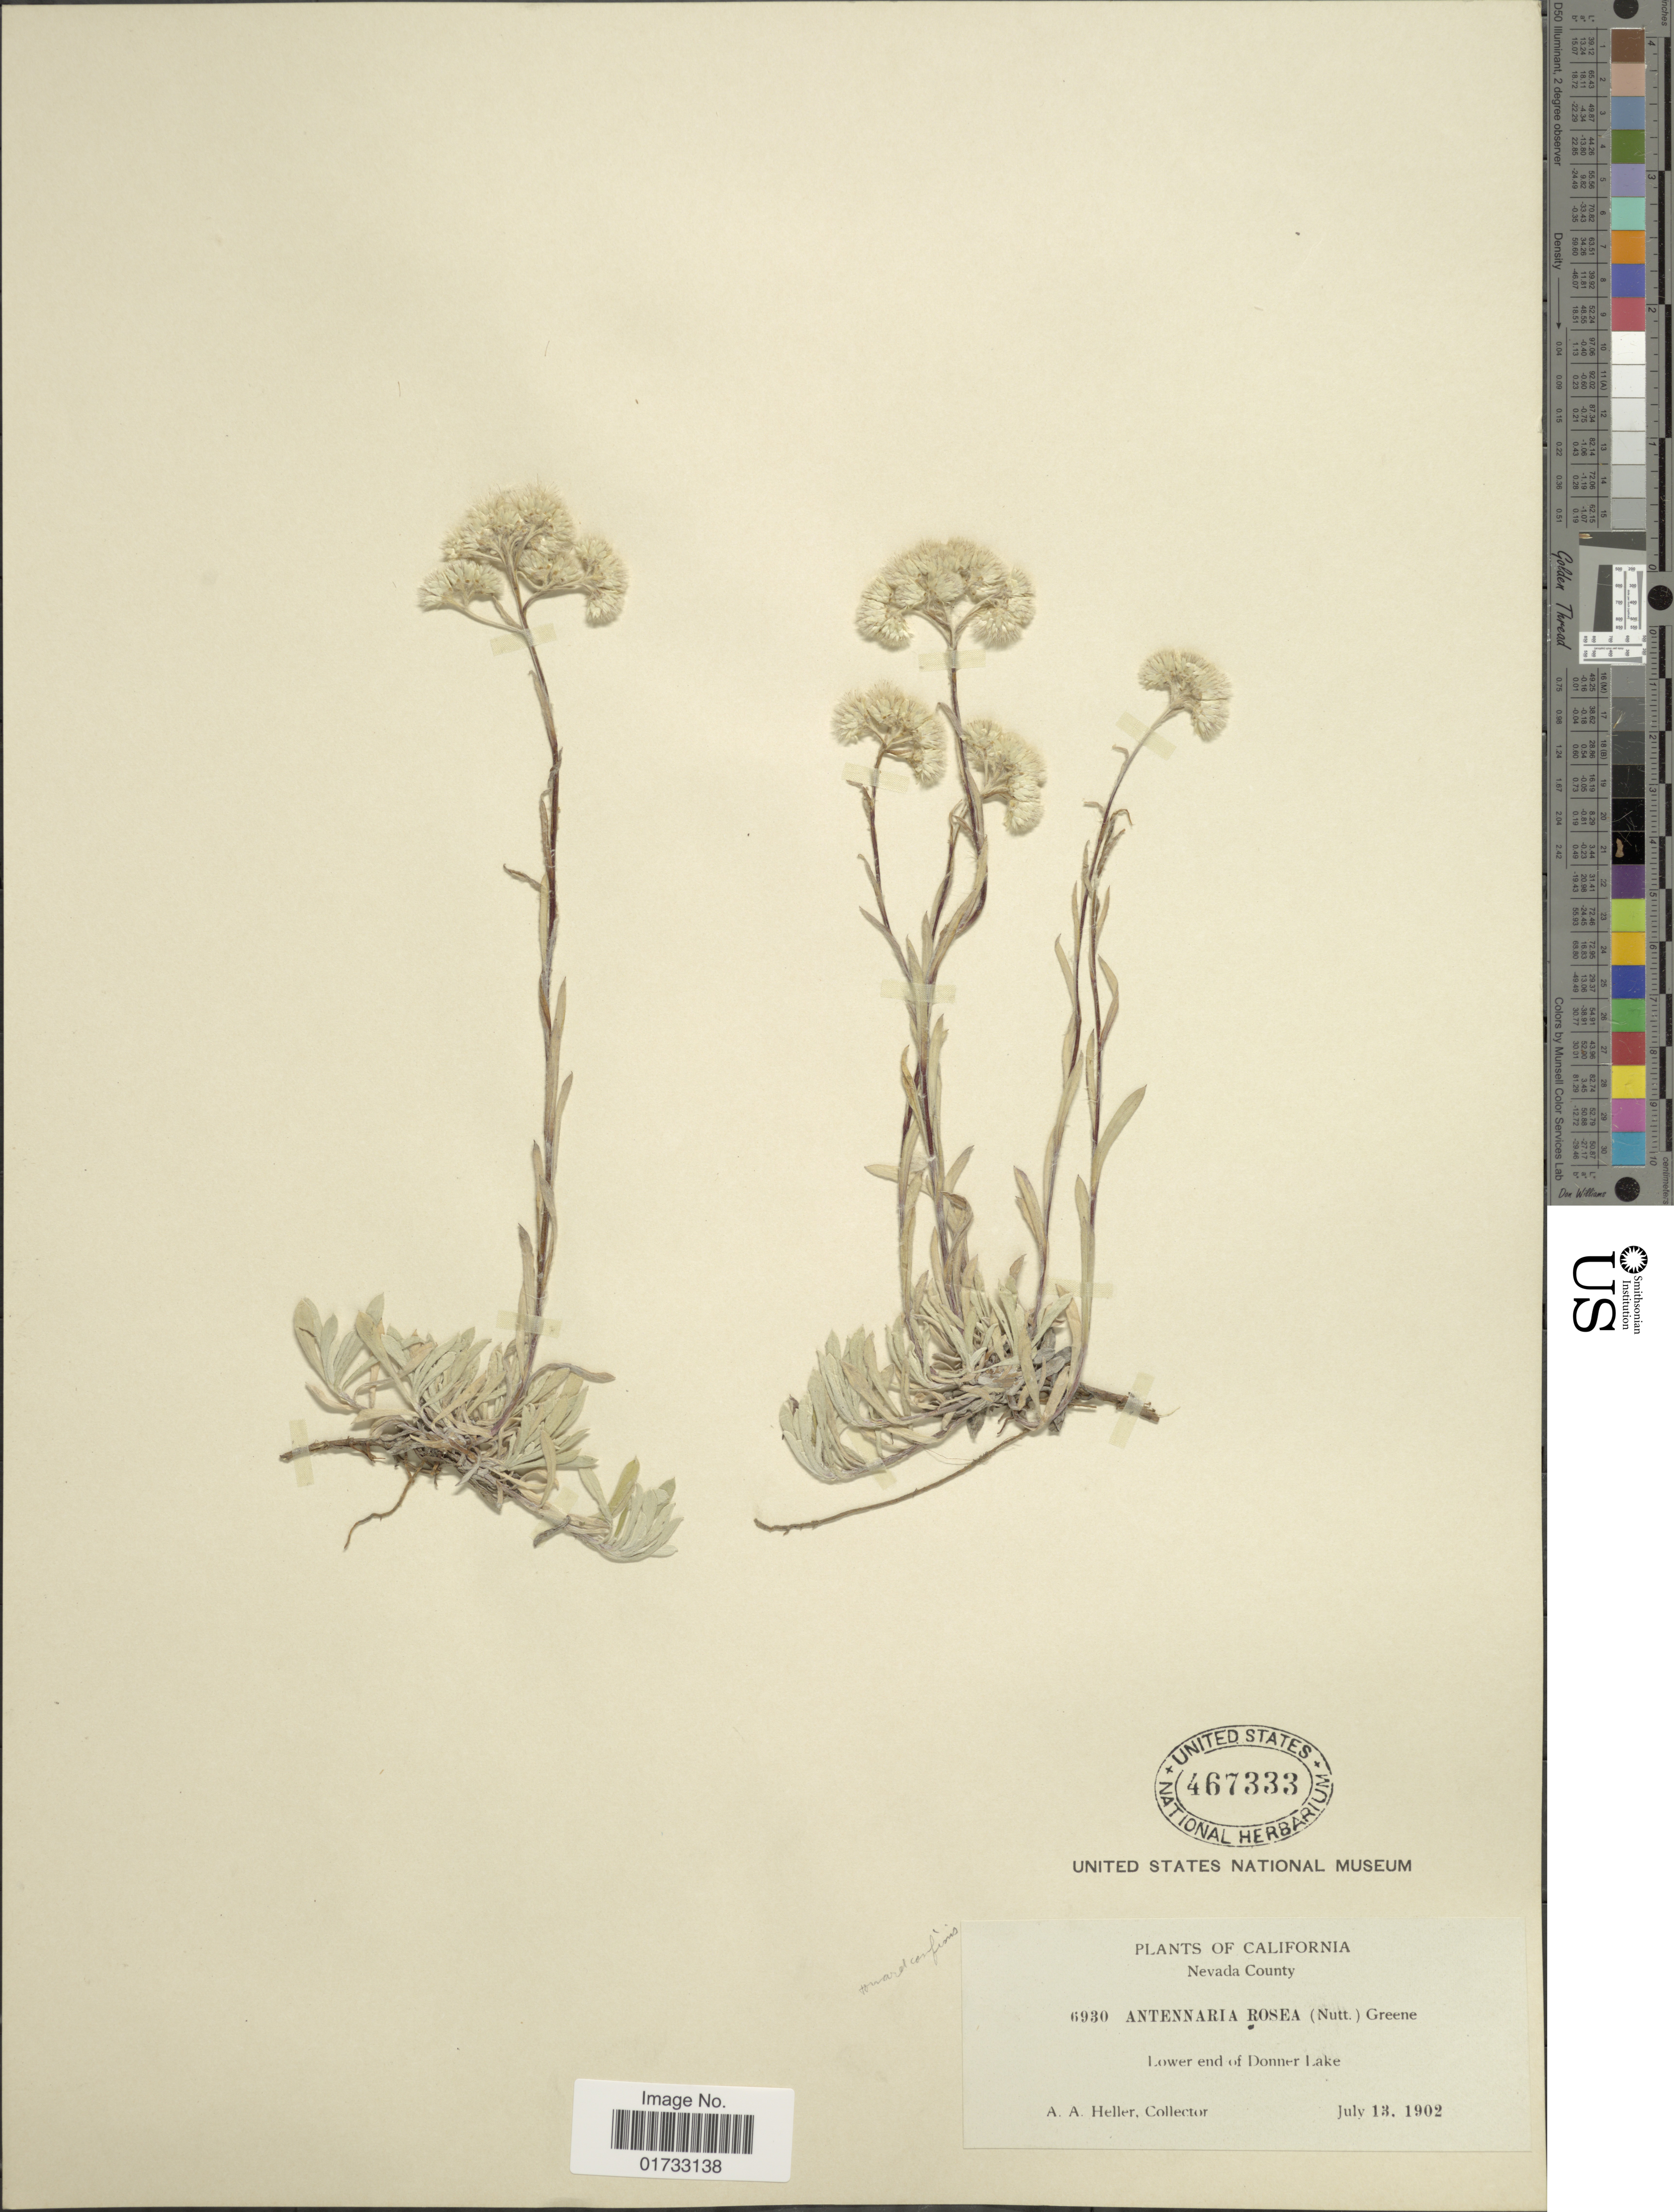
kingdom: Plantae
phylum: Tracheophyta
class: Magnoliopsida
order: Asterales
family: Asteraceae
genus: Antennaria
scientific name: Antennaria rosea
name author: Greene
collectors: A. A. Heller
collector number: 6930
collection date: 1902-07-13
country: United States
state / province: California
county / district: Nevada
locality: Nevada County, lower end of Donner Lake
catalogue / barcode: US 467333